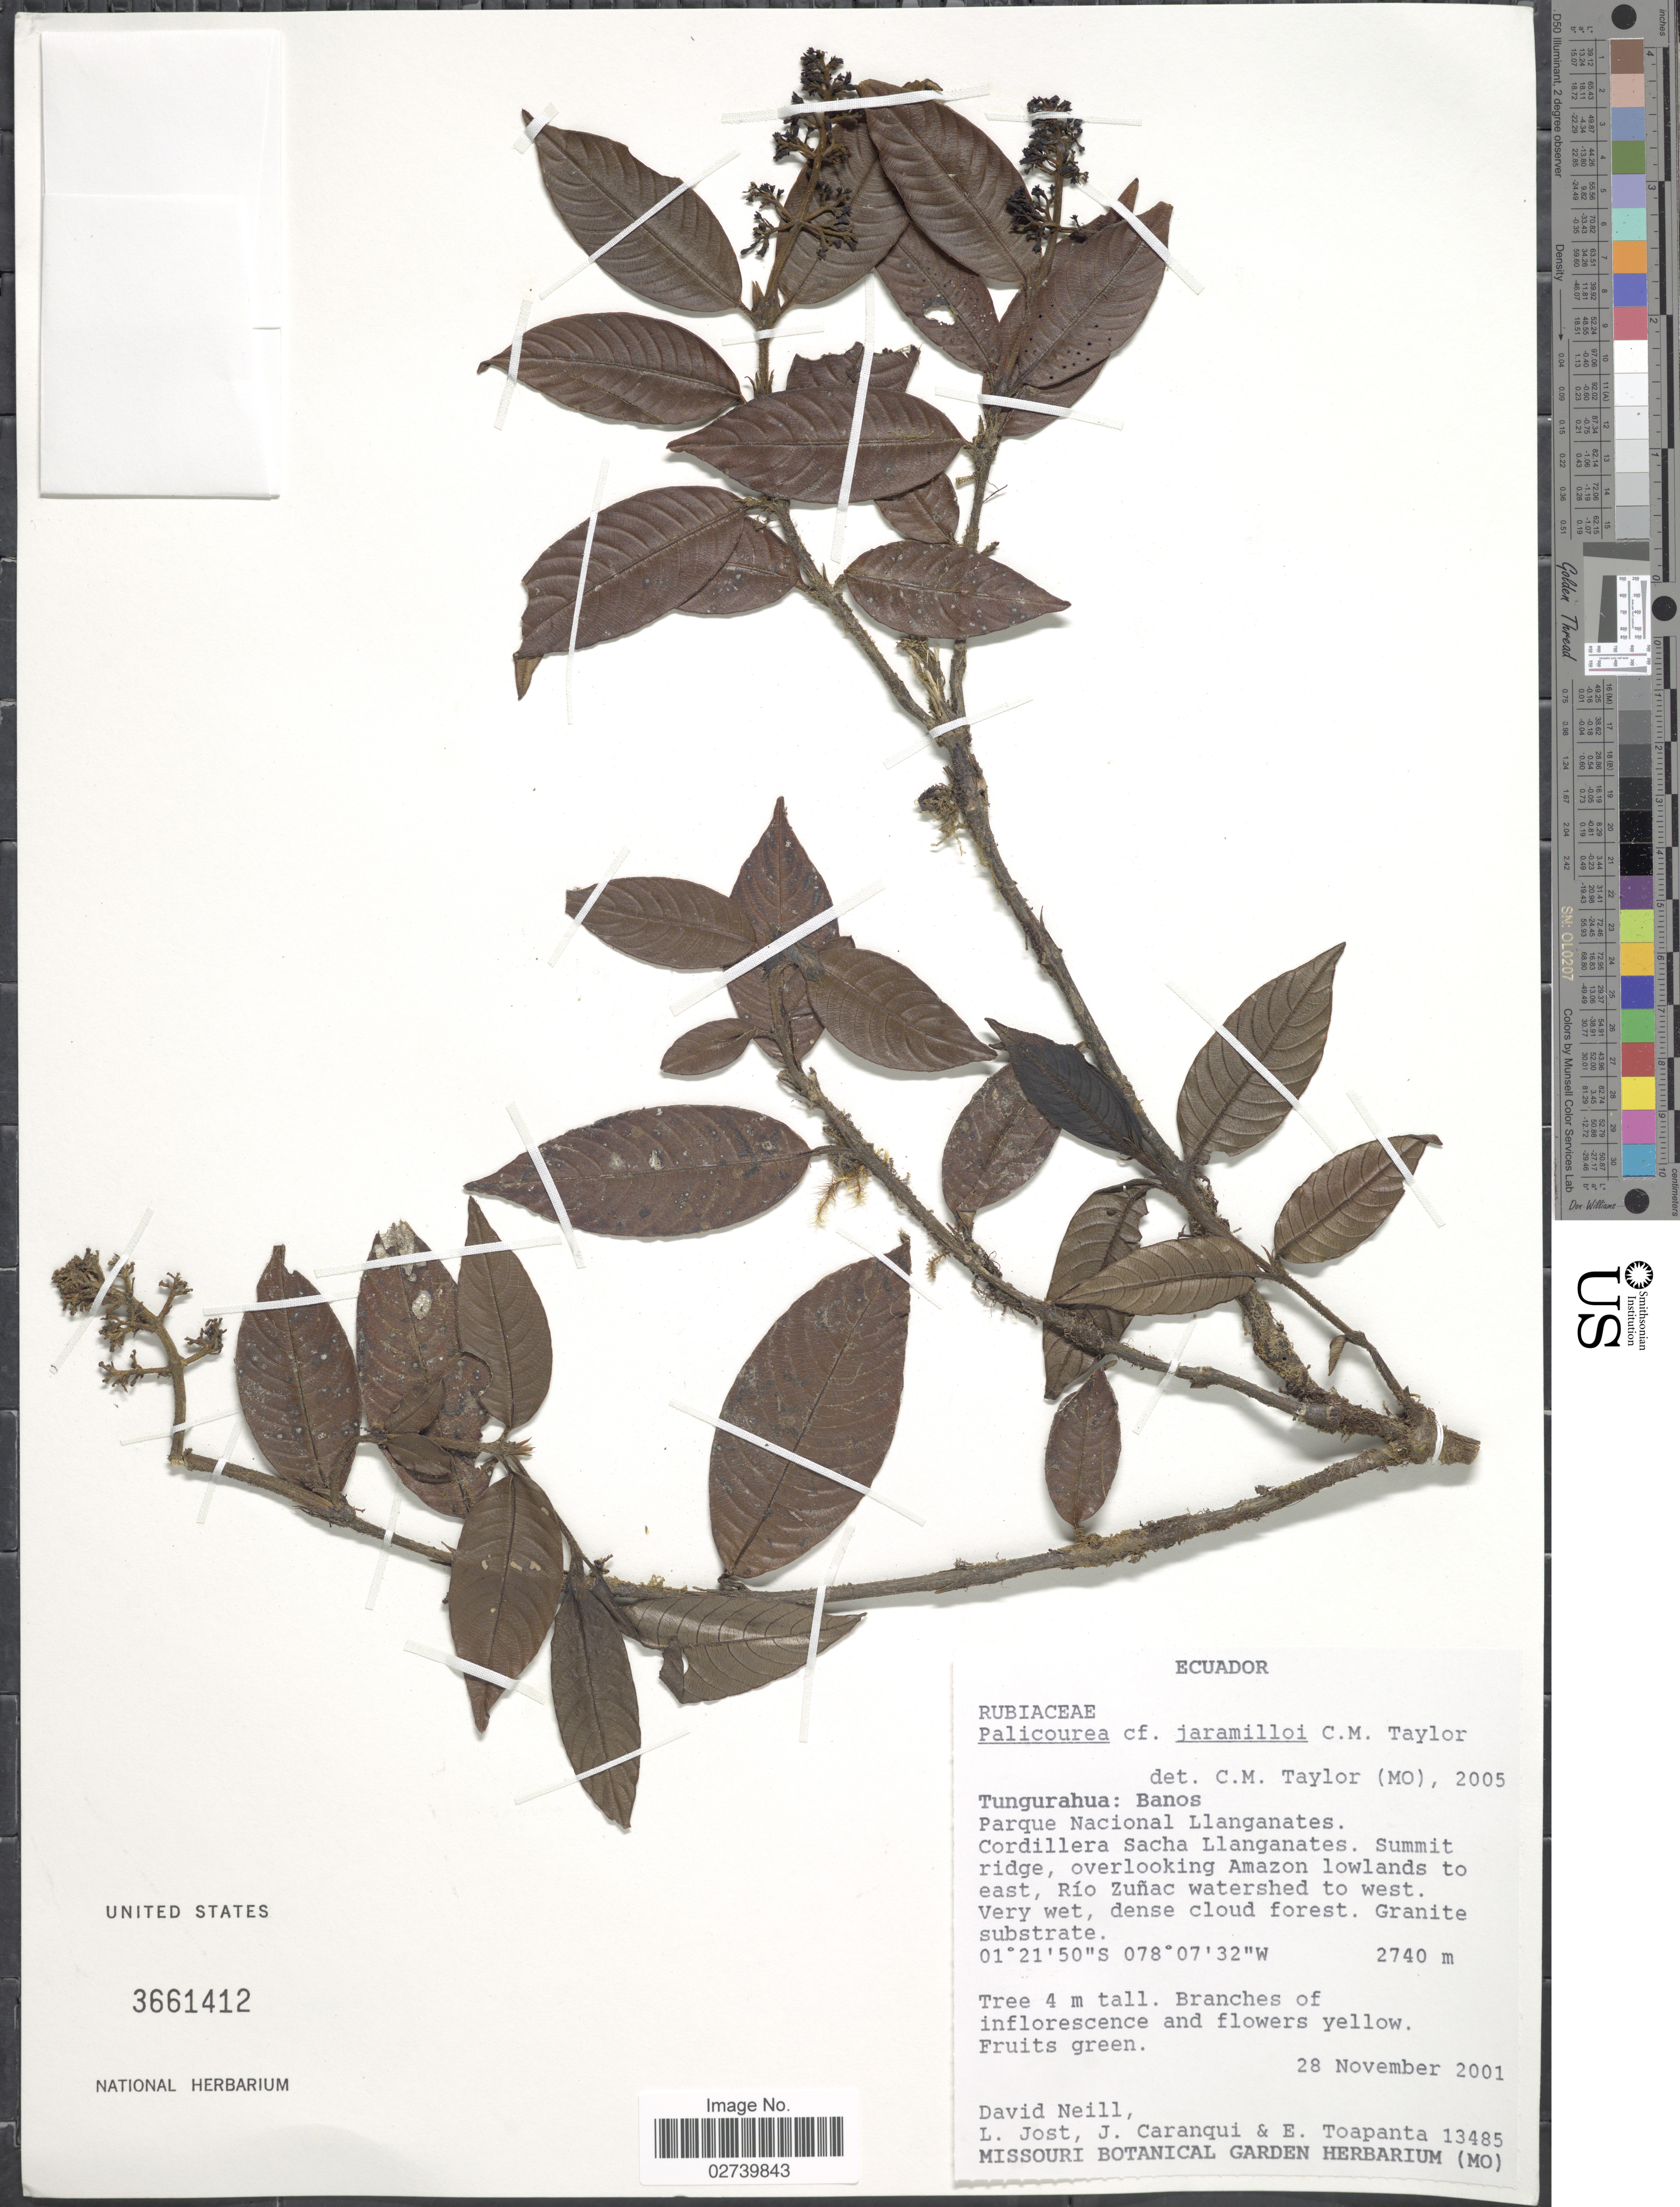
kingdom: Plantae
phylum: Tracheophyta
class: Magnoliopsida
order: Gentianales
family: Rubiaceae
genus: Palicourea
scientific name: Palicourea jaramilloi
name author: C.M. Taylor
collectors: D. Neill, L. Jost, J. Caranqui & E. Toapanta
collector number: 13485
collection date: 2001-11-28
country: Ecuador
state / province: Tungurahua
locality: Banos. Parque Nacional Llanganates. Cordillera Sacha Llanganates. Summit ridge, overlooking Amazon lowlands to east, Río Zuñac watershed to west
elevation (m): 2740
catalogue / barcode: US 3661412